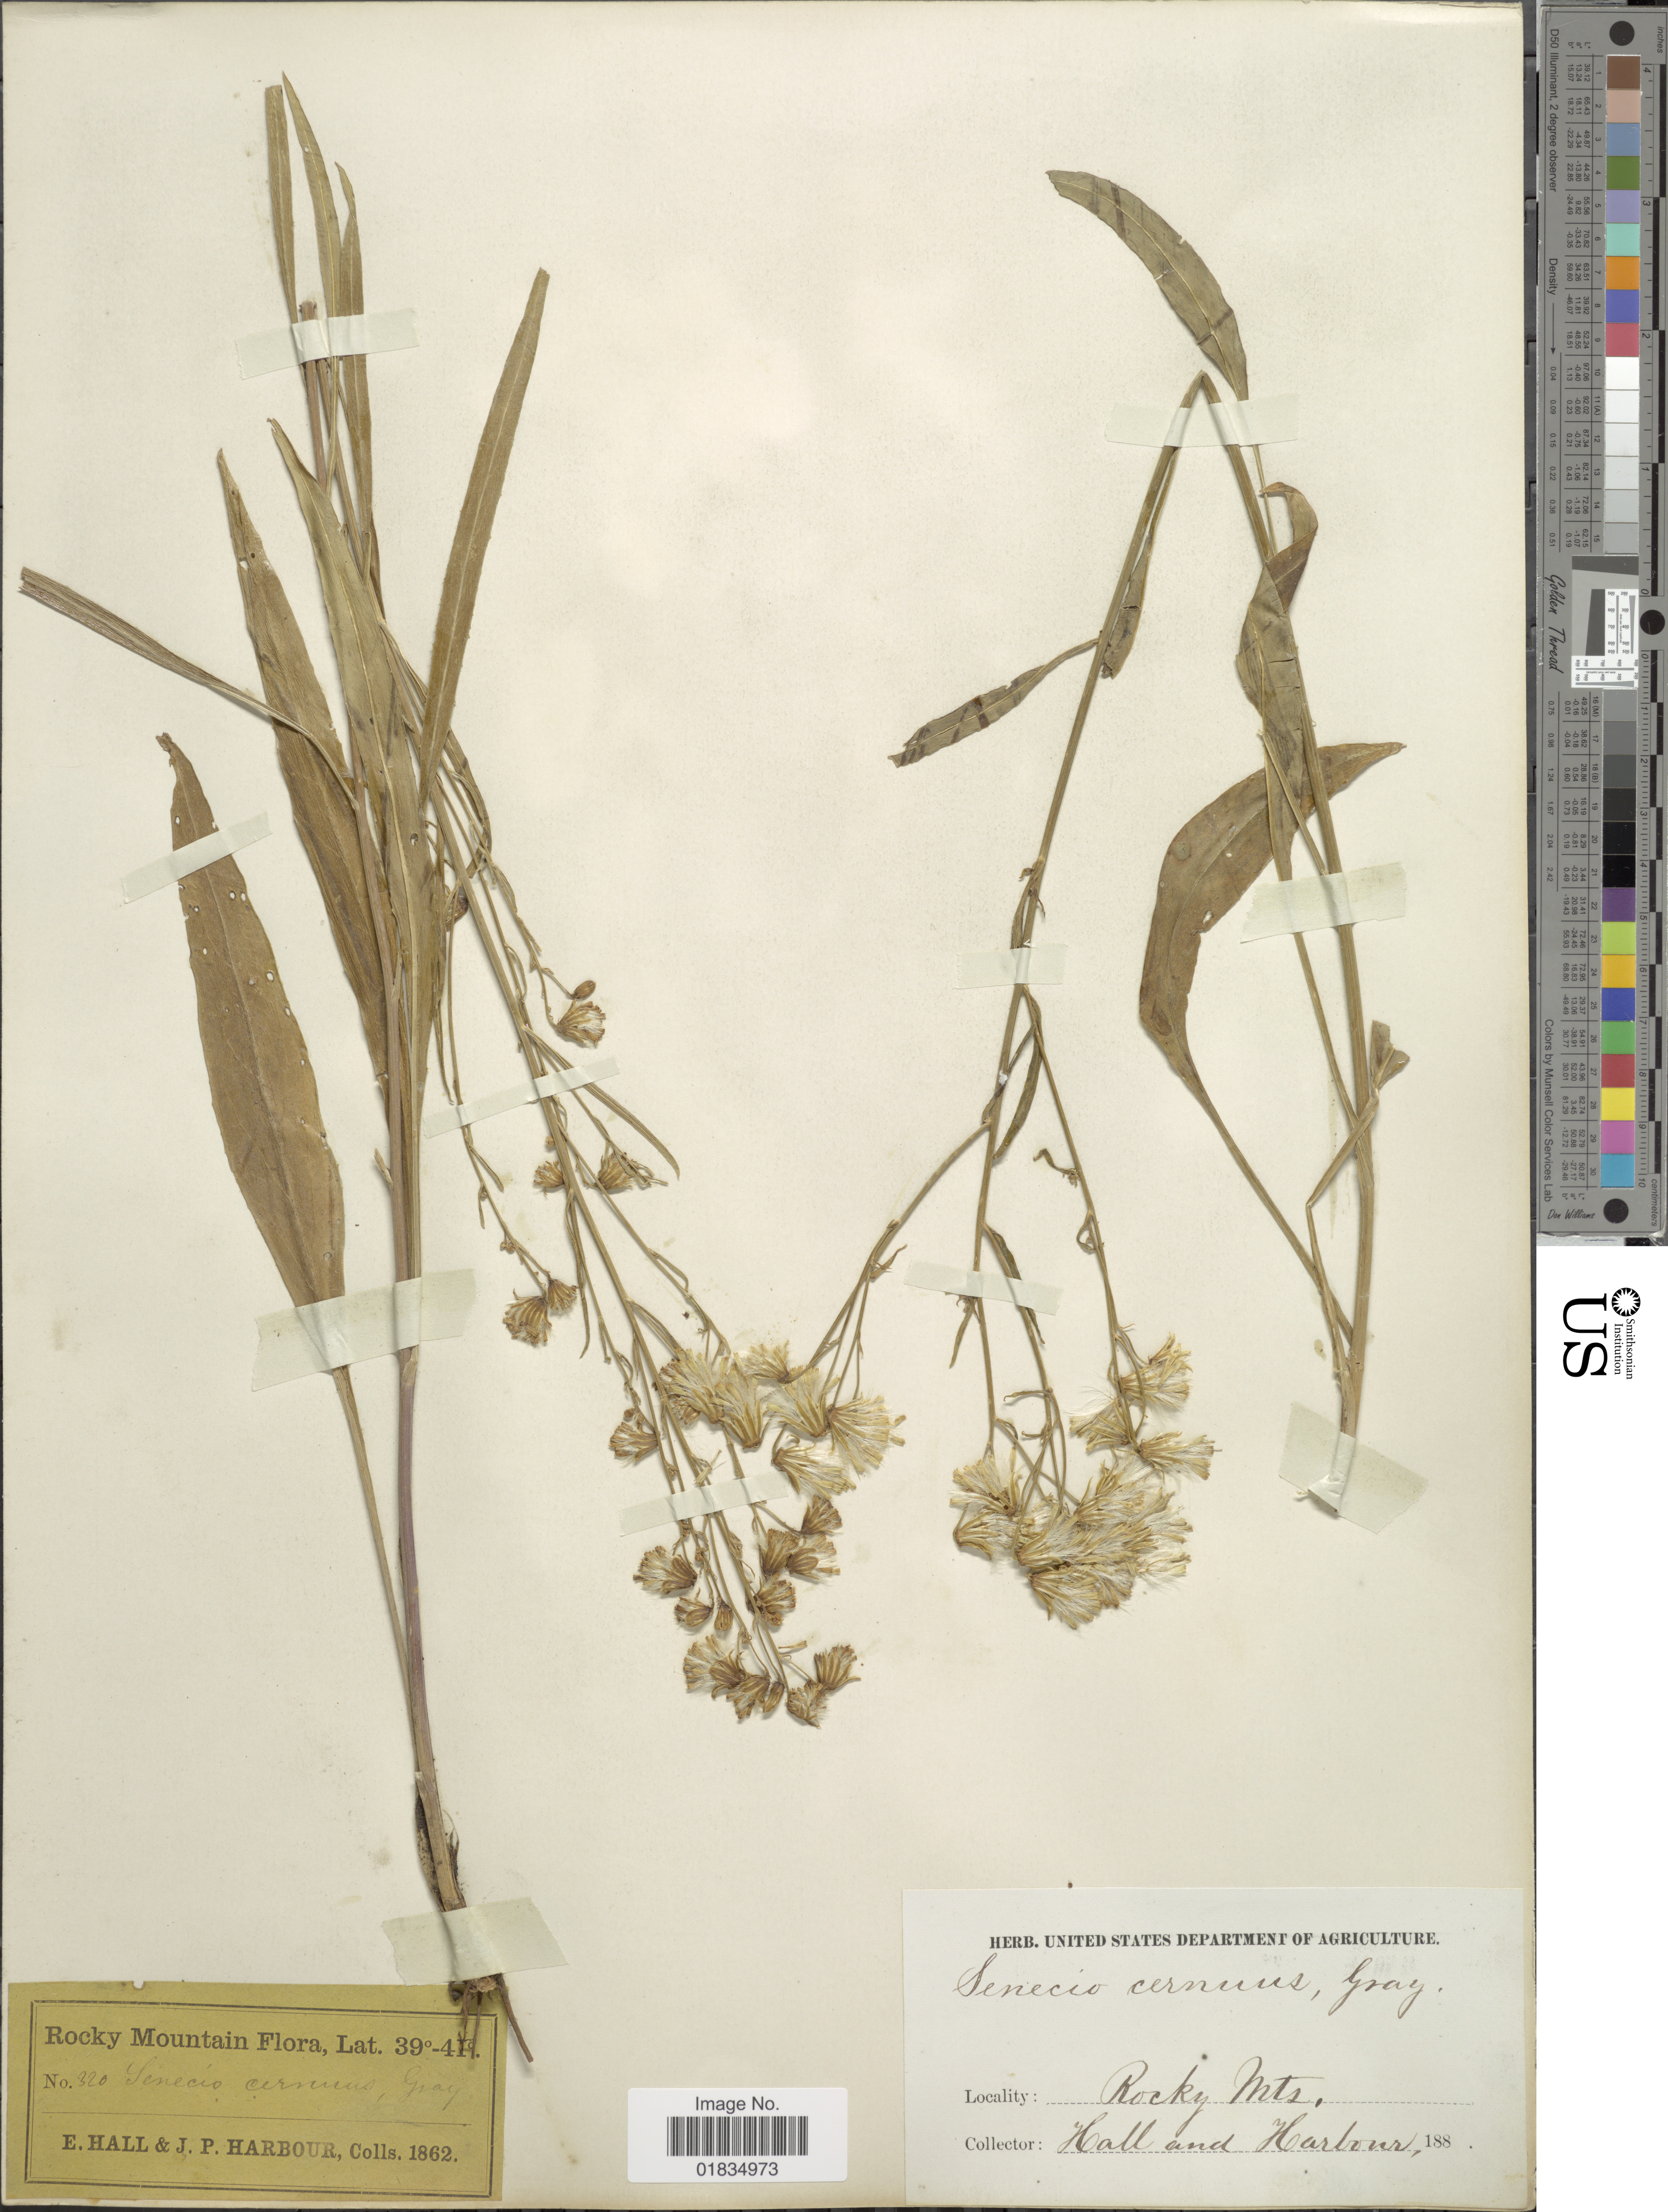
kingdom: Plantae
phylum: Tracheophyta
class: Magnoliopsida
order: Asterales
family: Asteraceae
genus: Senecio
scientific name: Senecio pudicus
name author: Greene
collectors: E. Hall & J. Harbour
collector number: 320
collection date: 1862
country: United States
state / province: Colorado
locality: Rocky Mtns.